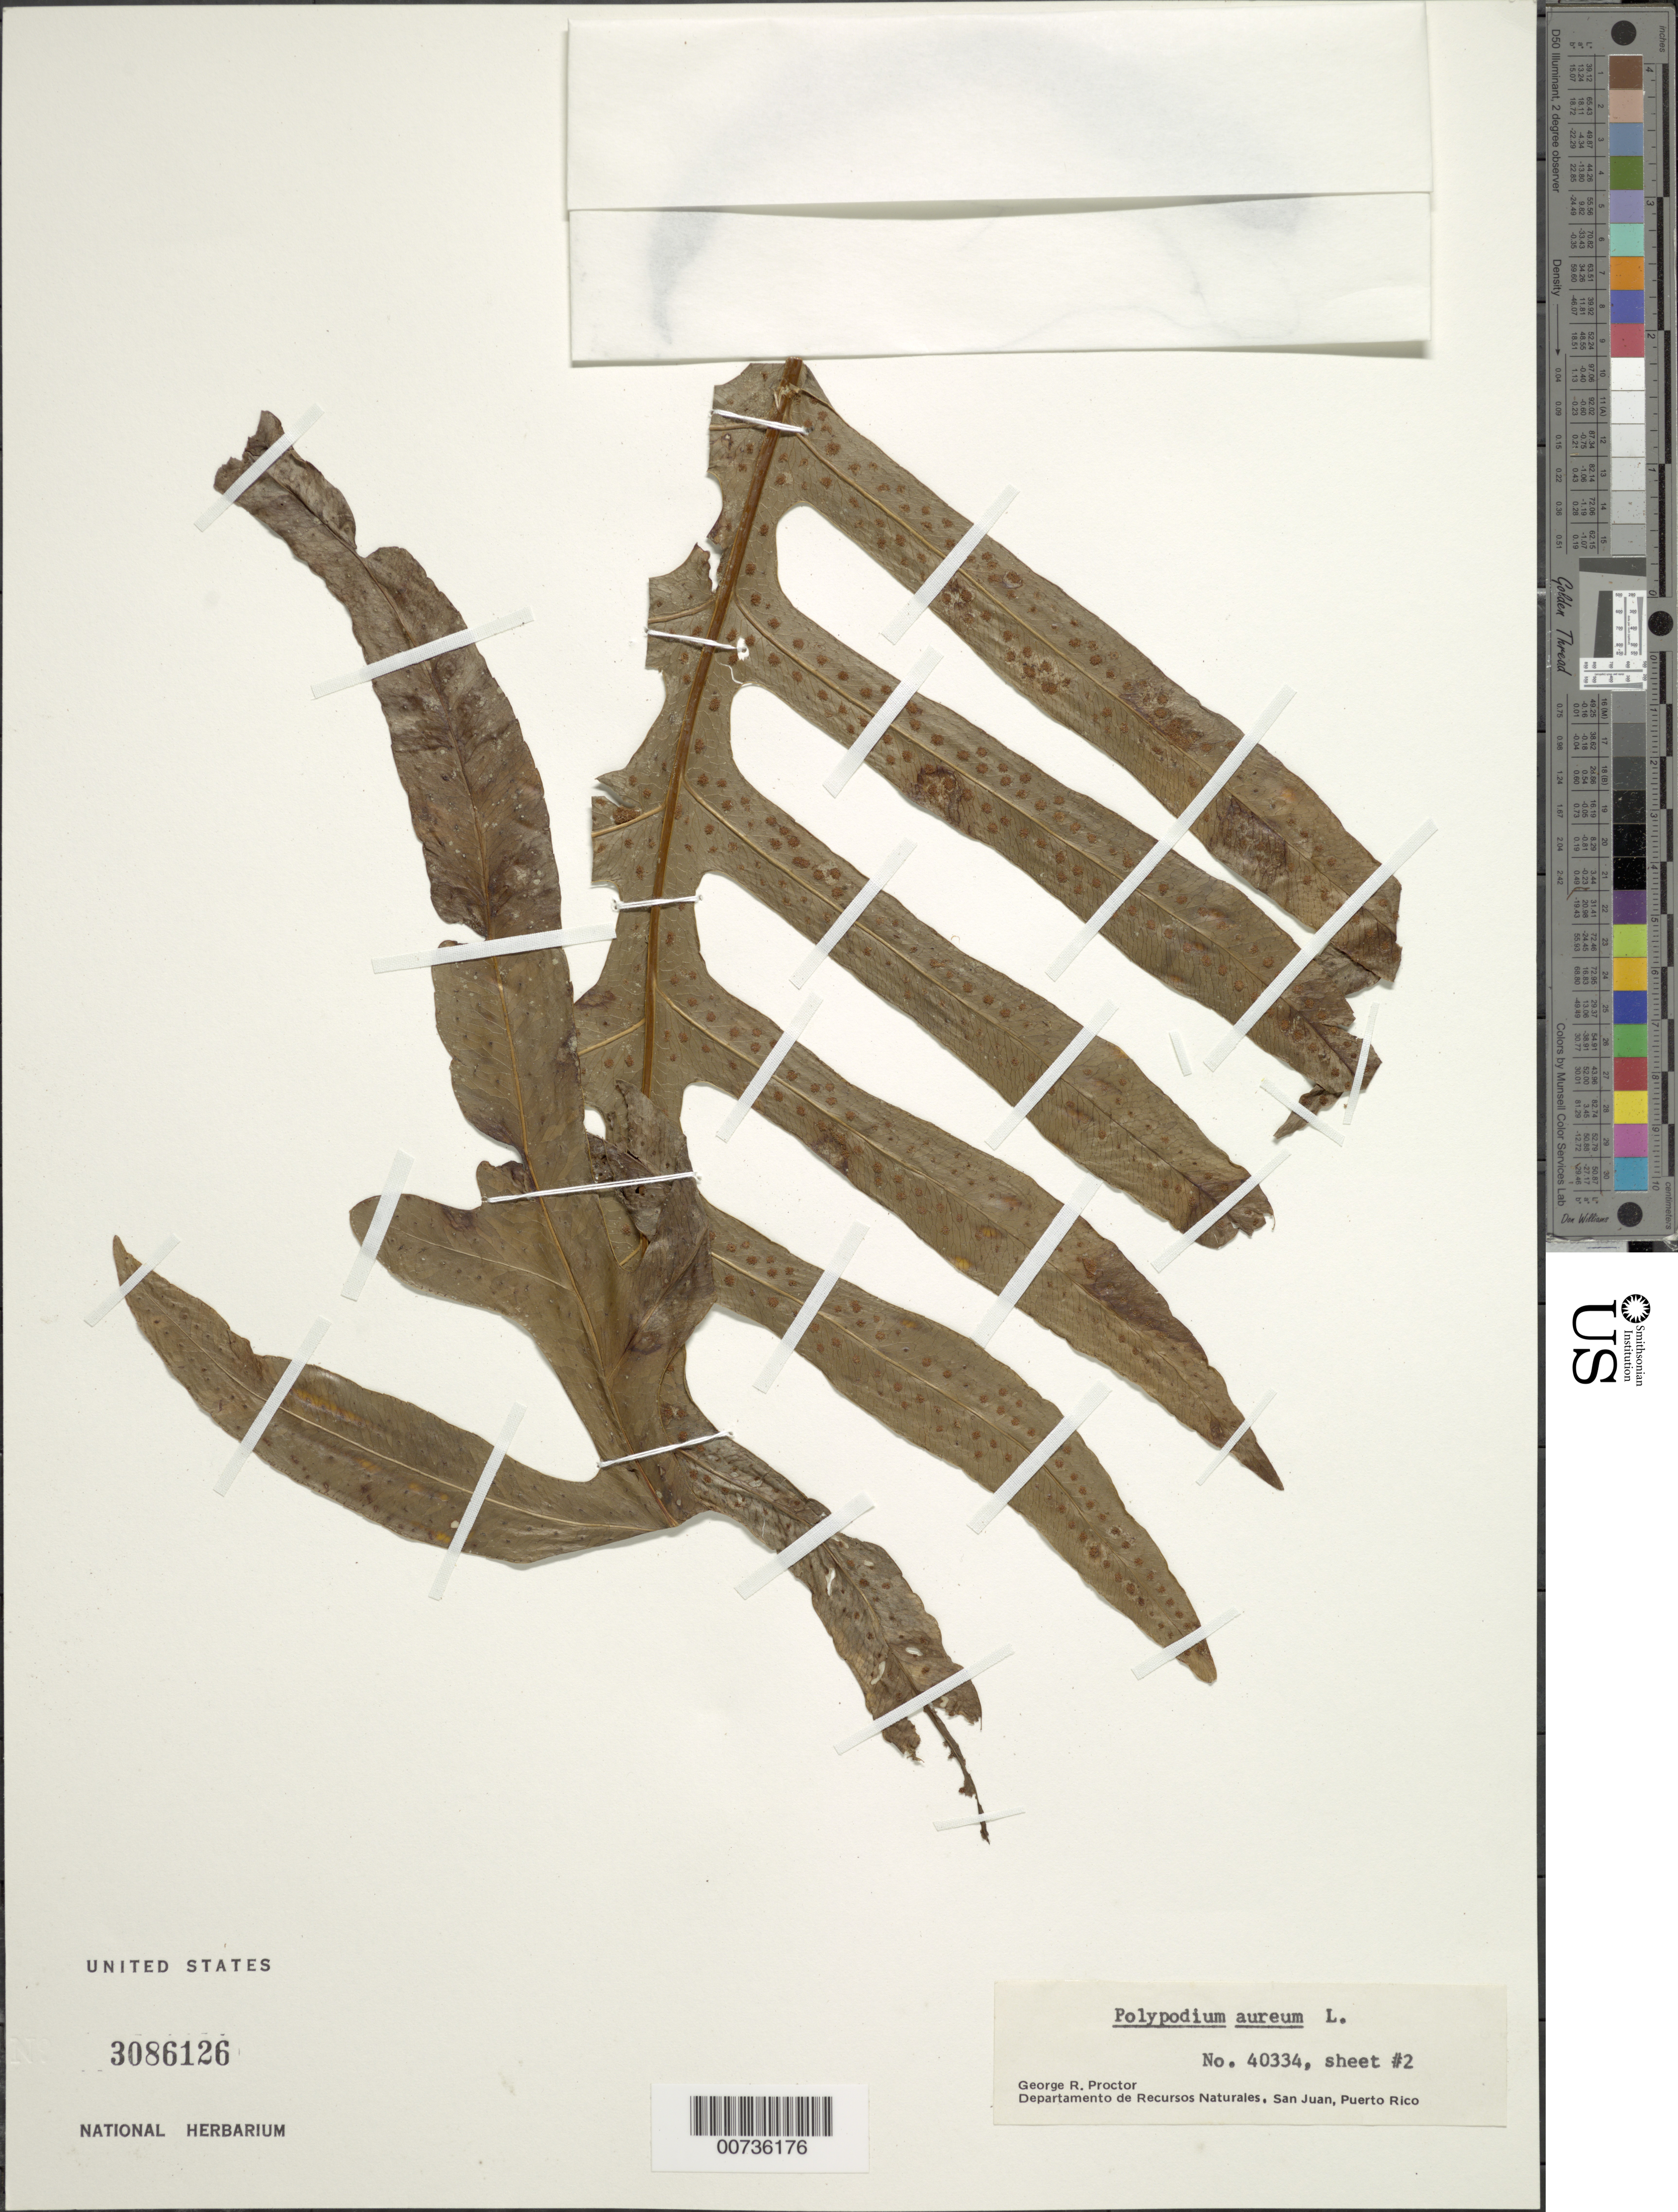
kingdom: Plantae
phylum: Tracheophyta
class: Polypodiopsida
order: Polypodiales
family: Polypodiaceae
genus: Phlebodium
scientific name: Phlebodium aureum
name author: (L.) J. Sm.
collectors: G. R. Proctor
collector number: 40334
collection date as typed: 13 Mar 1984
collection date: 1984-03-13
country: U.S. Virgin Islands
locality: Estate St. Peter: St. Peter Mountain, vicinity of "The Mountain Top"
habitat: Epiphytic in forest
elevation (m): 427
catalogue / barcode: US 3086126